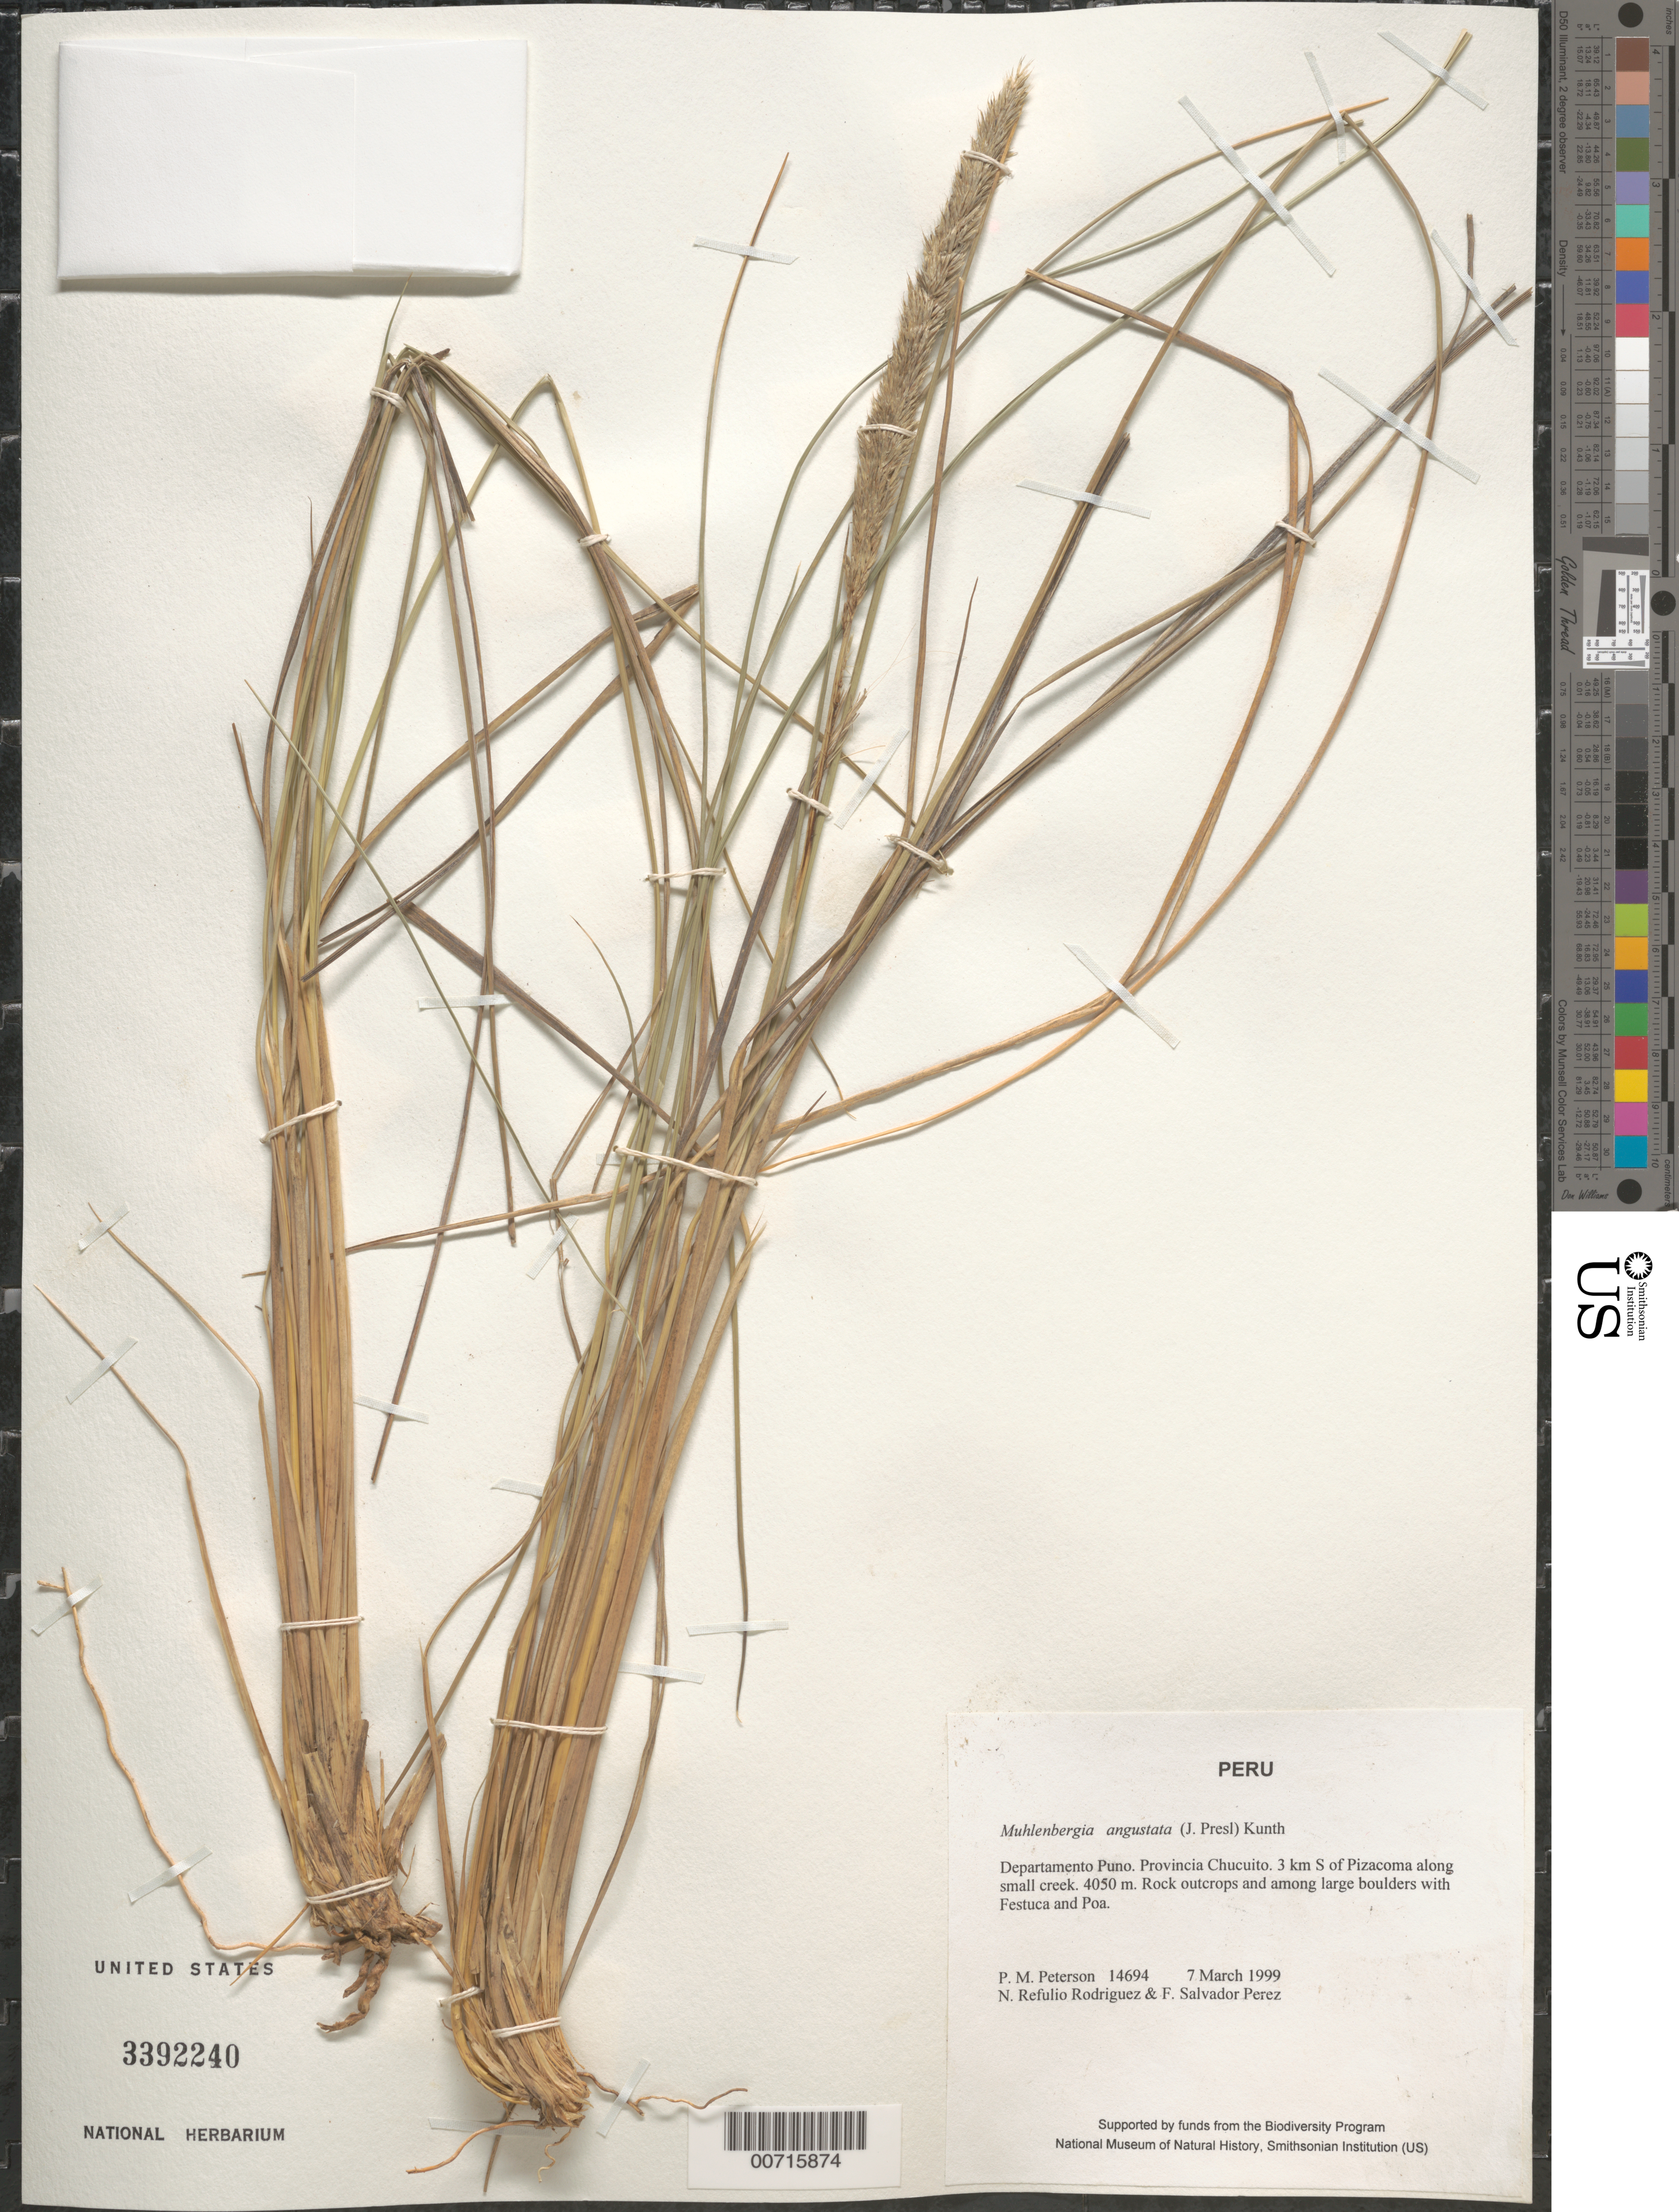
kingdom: Plantae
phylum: Tracheophyta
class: Liliopsida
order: Poales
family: Poaceae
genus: Muhlenbergia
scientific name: Muhlenbergia coerulea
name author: (Griseb.) Mez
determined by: Peterson, Paul M., (BOT), Smithsonian Institution - National Museum of Natural History (UNITED STATES)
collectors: P. M. Peterson, N. Refulio-Rodríguez & F. Salvador Perez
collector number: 14694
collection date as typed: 07 Mar 1999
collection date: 1999-03-07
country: Peru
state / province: Puno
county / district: Chucuito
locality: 3 km S of Pizacoma along small creek.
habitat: Rock outcrops and among large boulders with Festuca and Poa.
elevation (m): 4050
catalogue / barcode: US 3392240